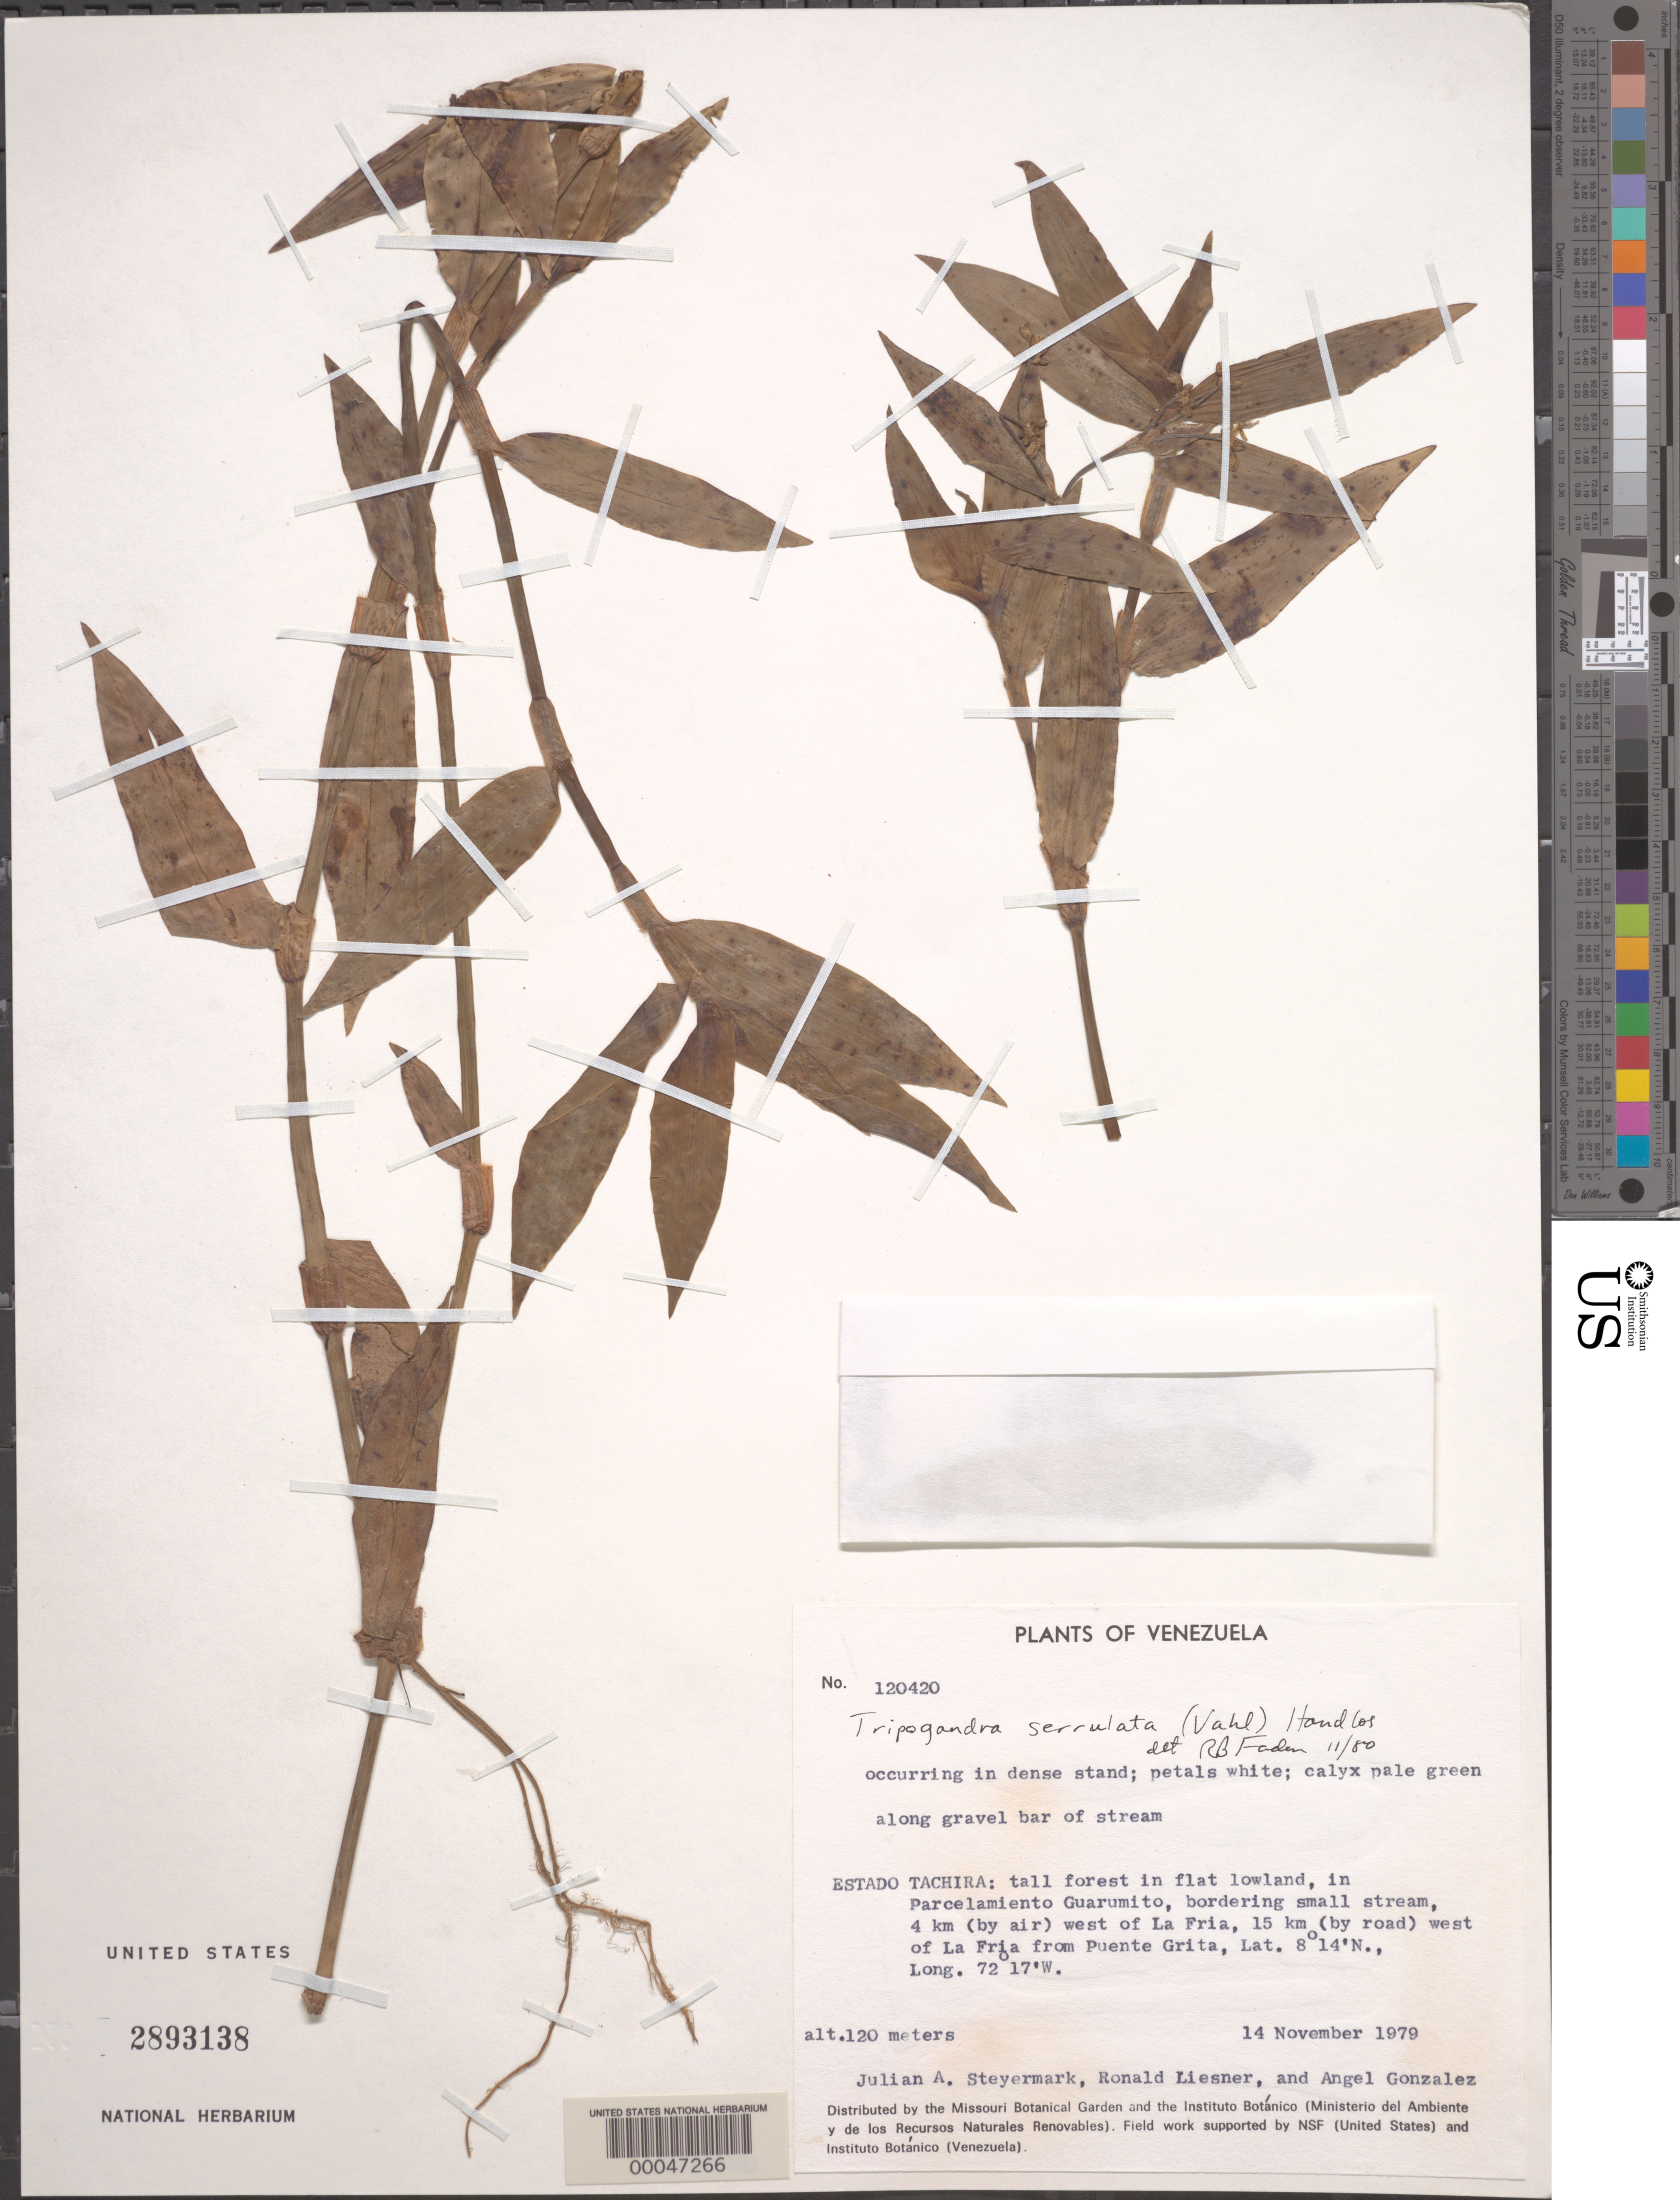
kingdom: Plantae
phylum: Tracheophyta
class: Liliopsida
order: Commelinales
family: Commelinaceae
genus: Tripogandra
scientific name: Tripogandra serrulata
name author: (Vahl) Handlos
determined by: Faden, Robert B., (US), Smithsonian Institution - National Museum of Natural History (UNITED STATES)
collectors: J. Steyermark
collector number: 120420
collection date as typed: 14 Nov 1979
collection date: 1979-11-14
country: Venezuela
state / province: Tachira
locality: W of la fria from punte grita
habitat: Gravel bay, stream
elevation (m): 120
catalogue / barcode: US 2893138